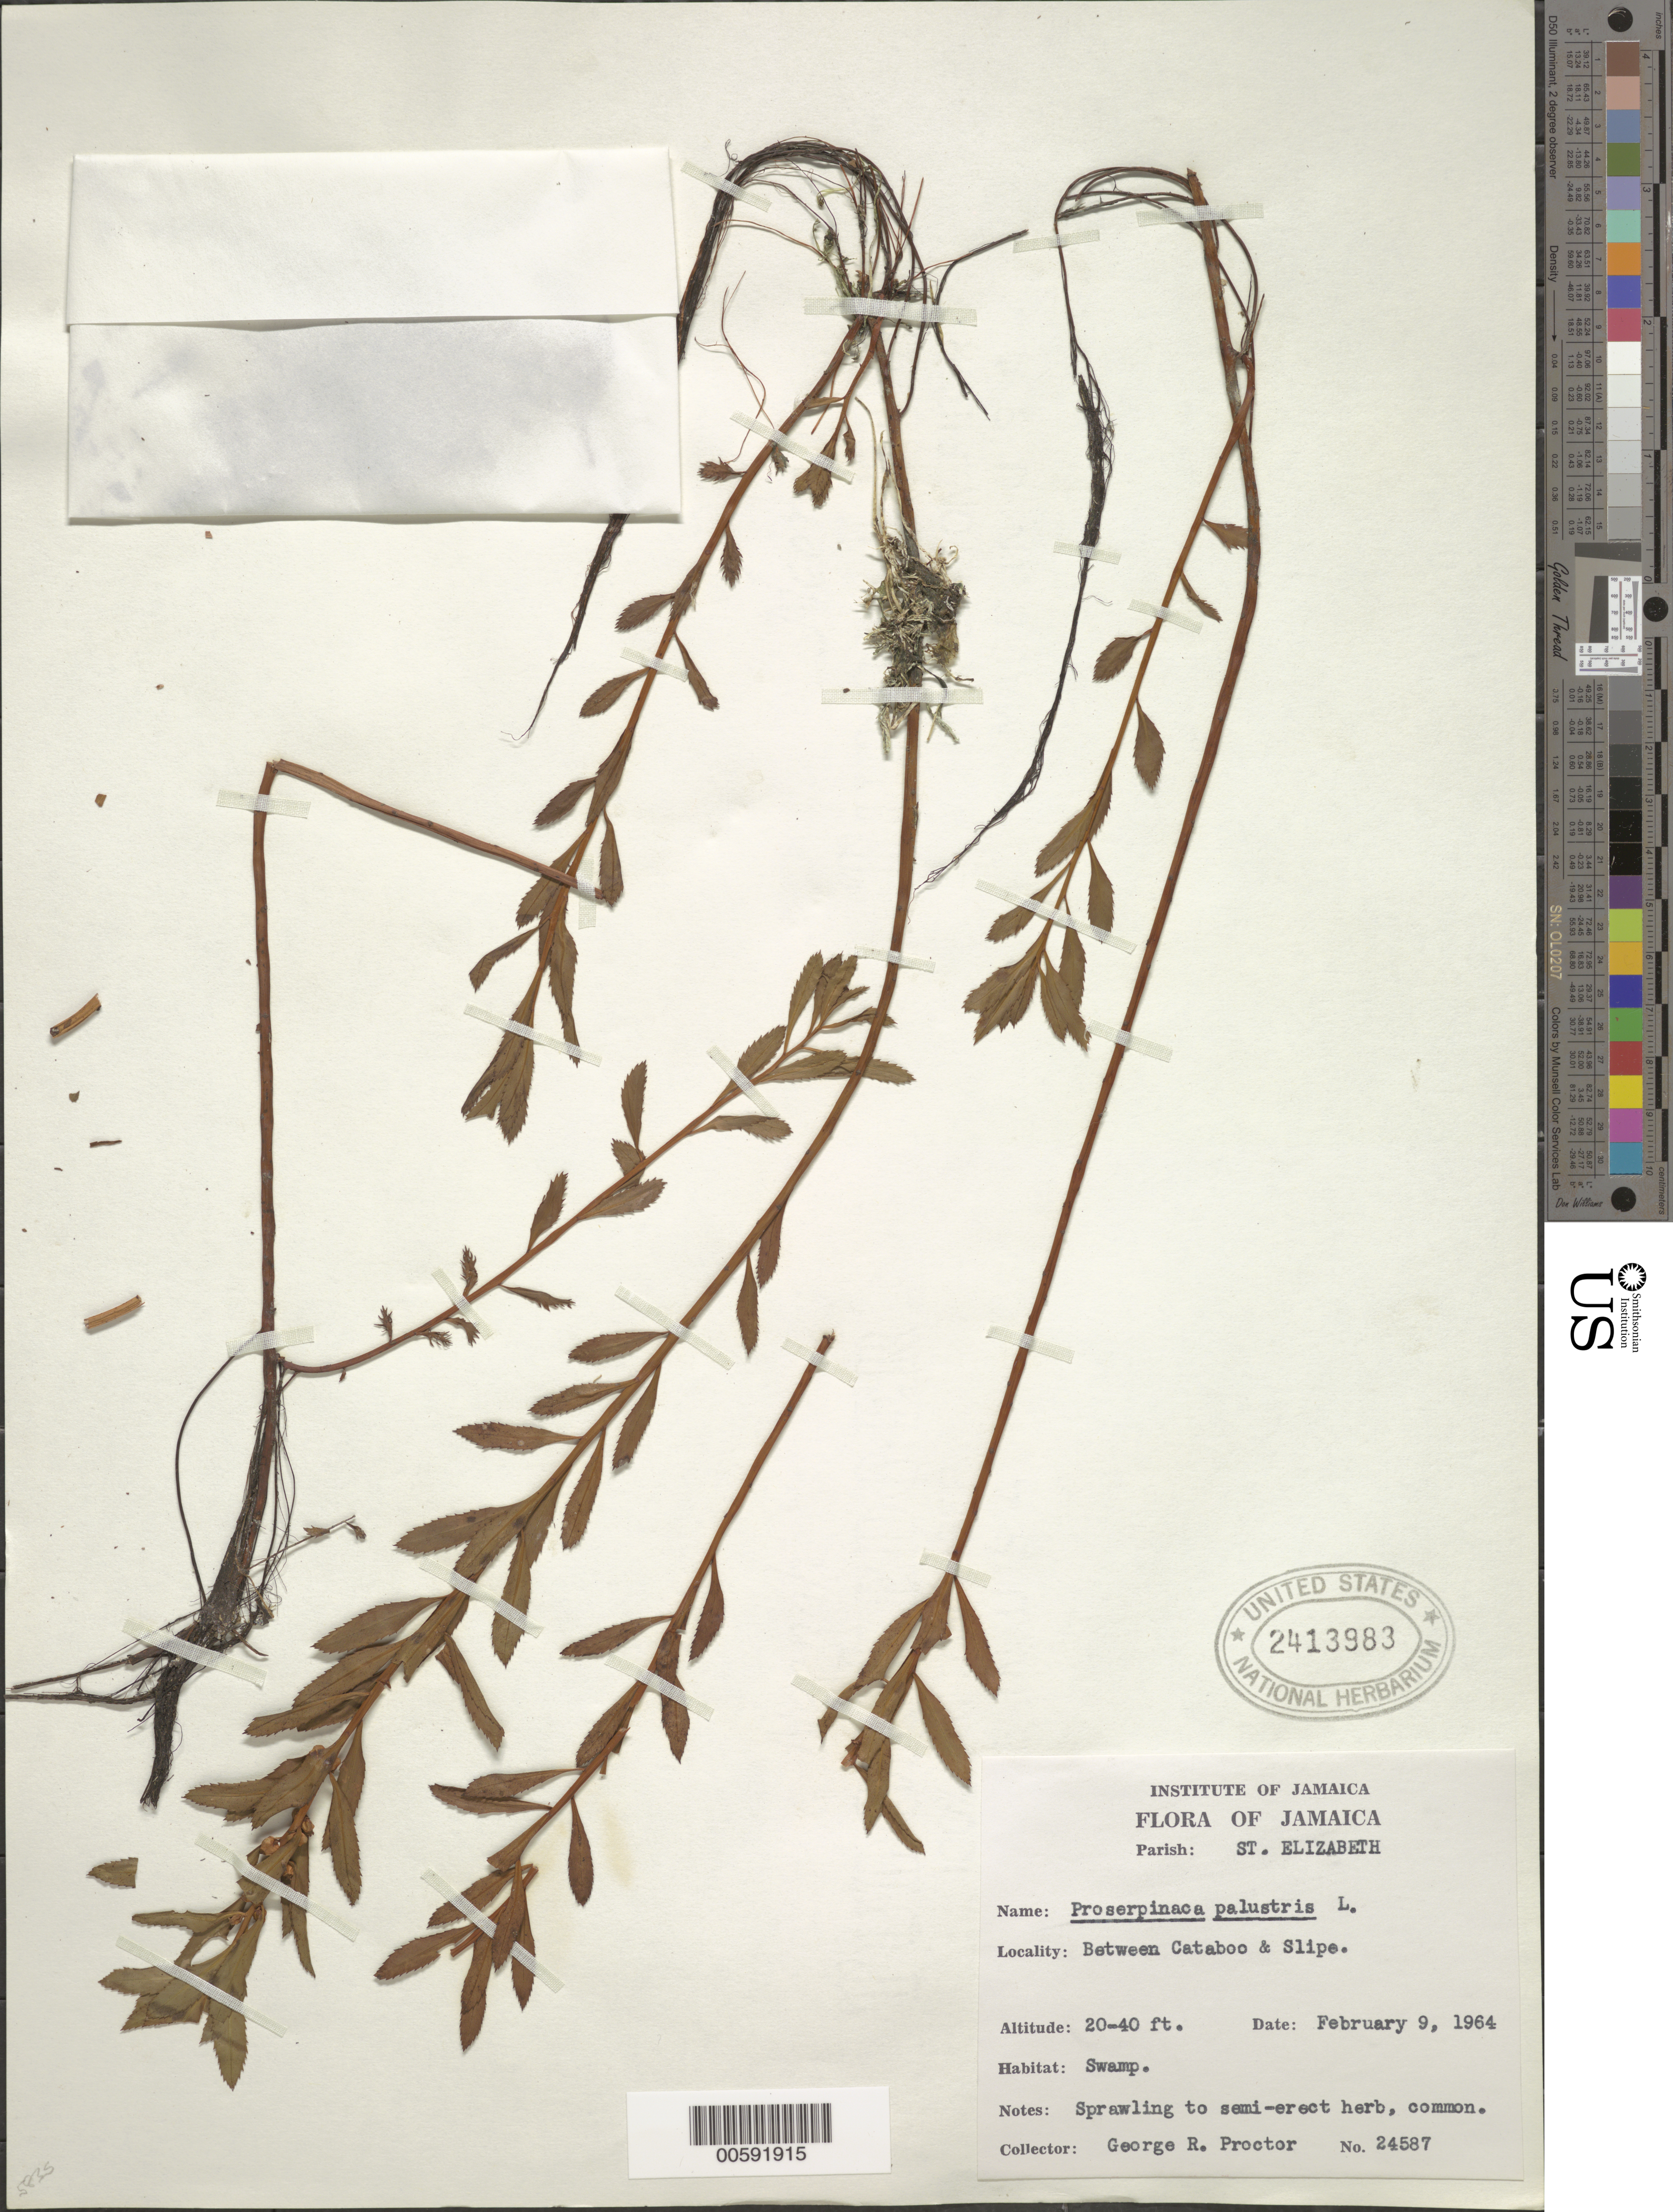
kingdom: Plantae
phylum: Tracheophyta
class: Magnoliopsida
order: Saxifragales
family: Haloragaceae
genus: Proserpinaca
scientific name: Proserpinaca palustris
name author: L.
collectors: G. R. Proctor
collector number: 24587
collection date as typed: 09 Feb 1964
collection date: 1964-02-09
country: Jamaica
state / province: Saint Elizabeth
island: Greater Antilles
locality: Between Cataboo and Slipe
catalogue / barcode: US 2413983